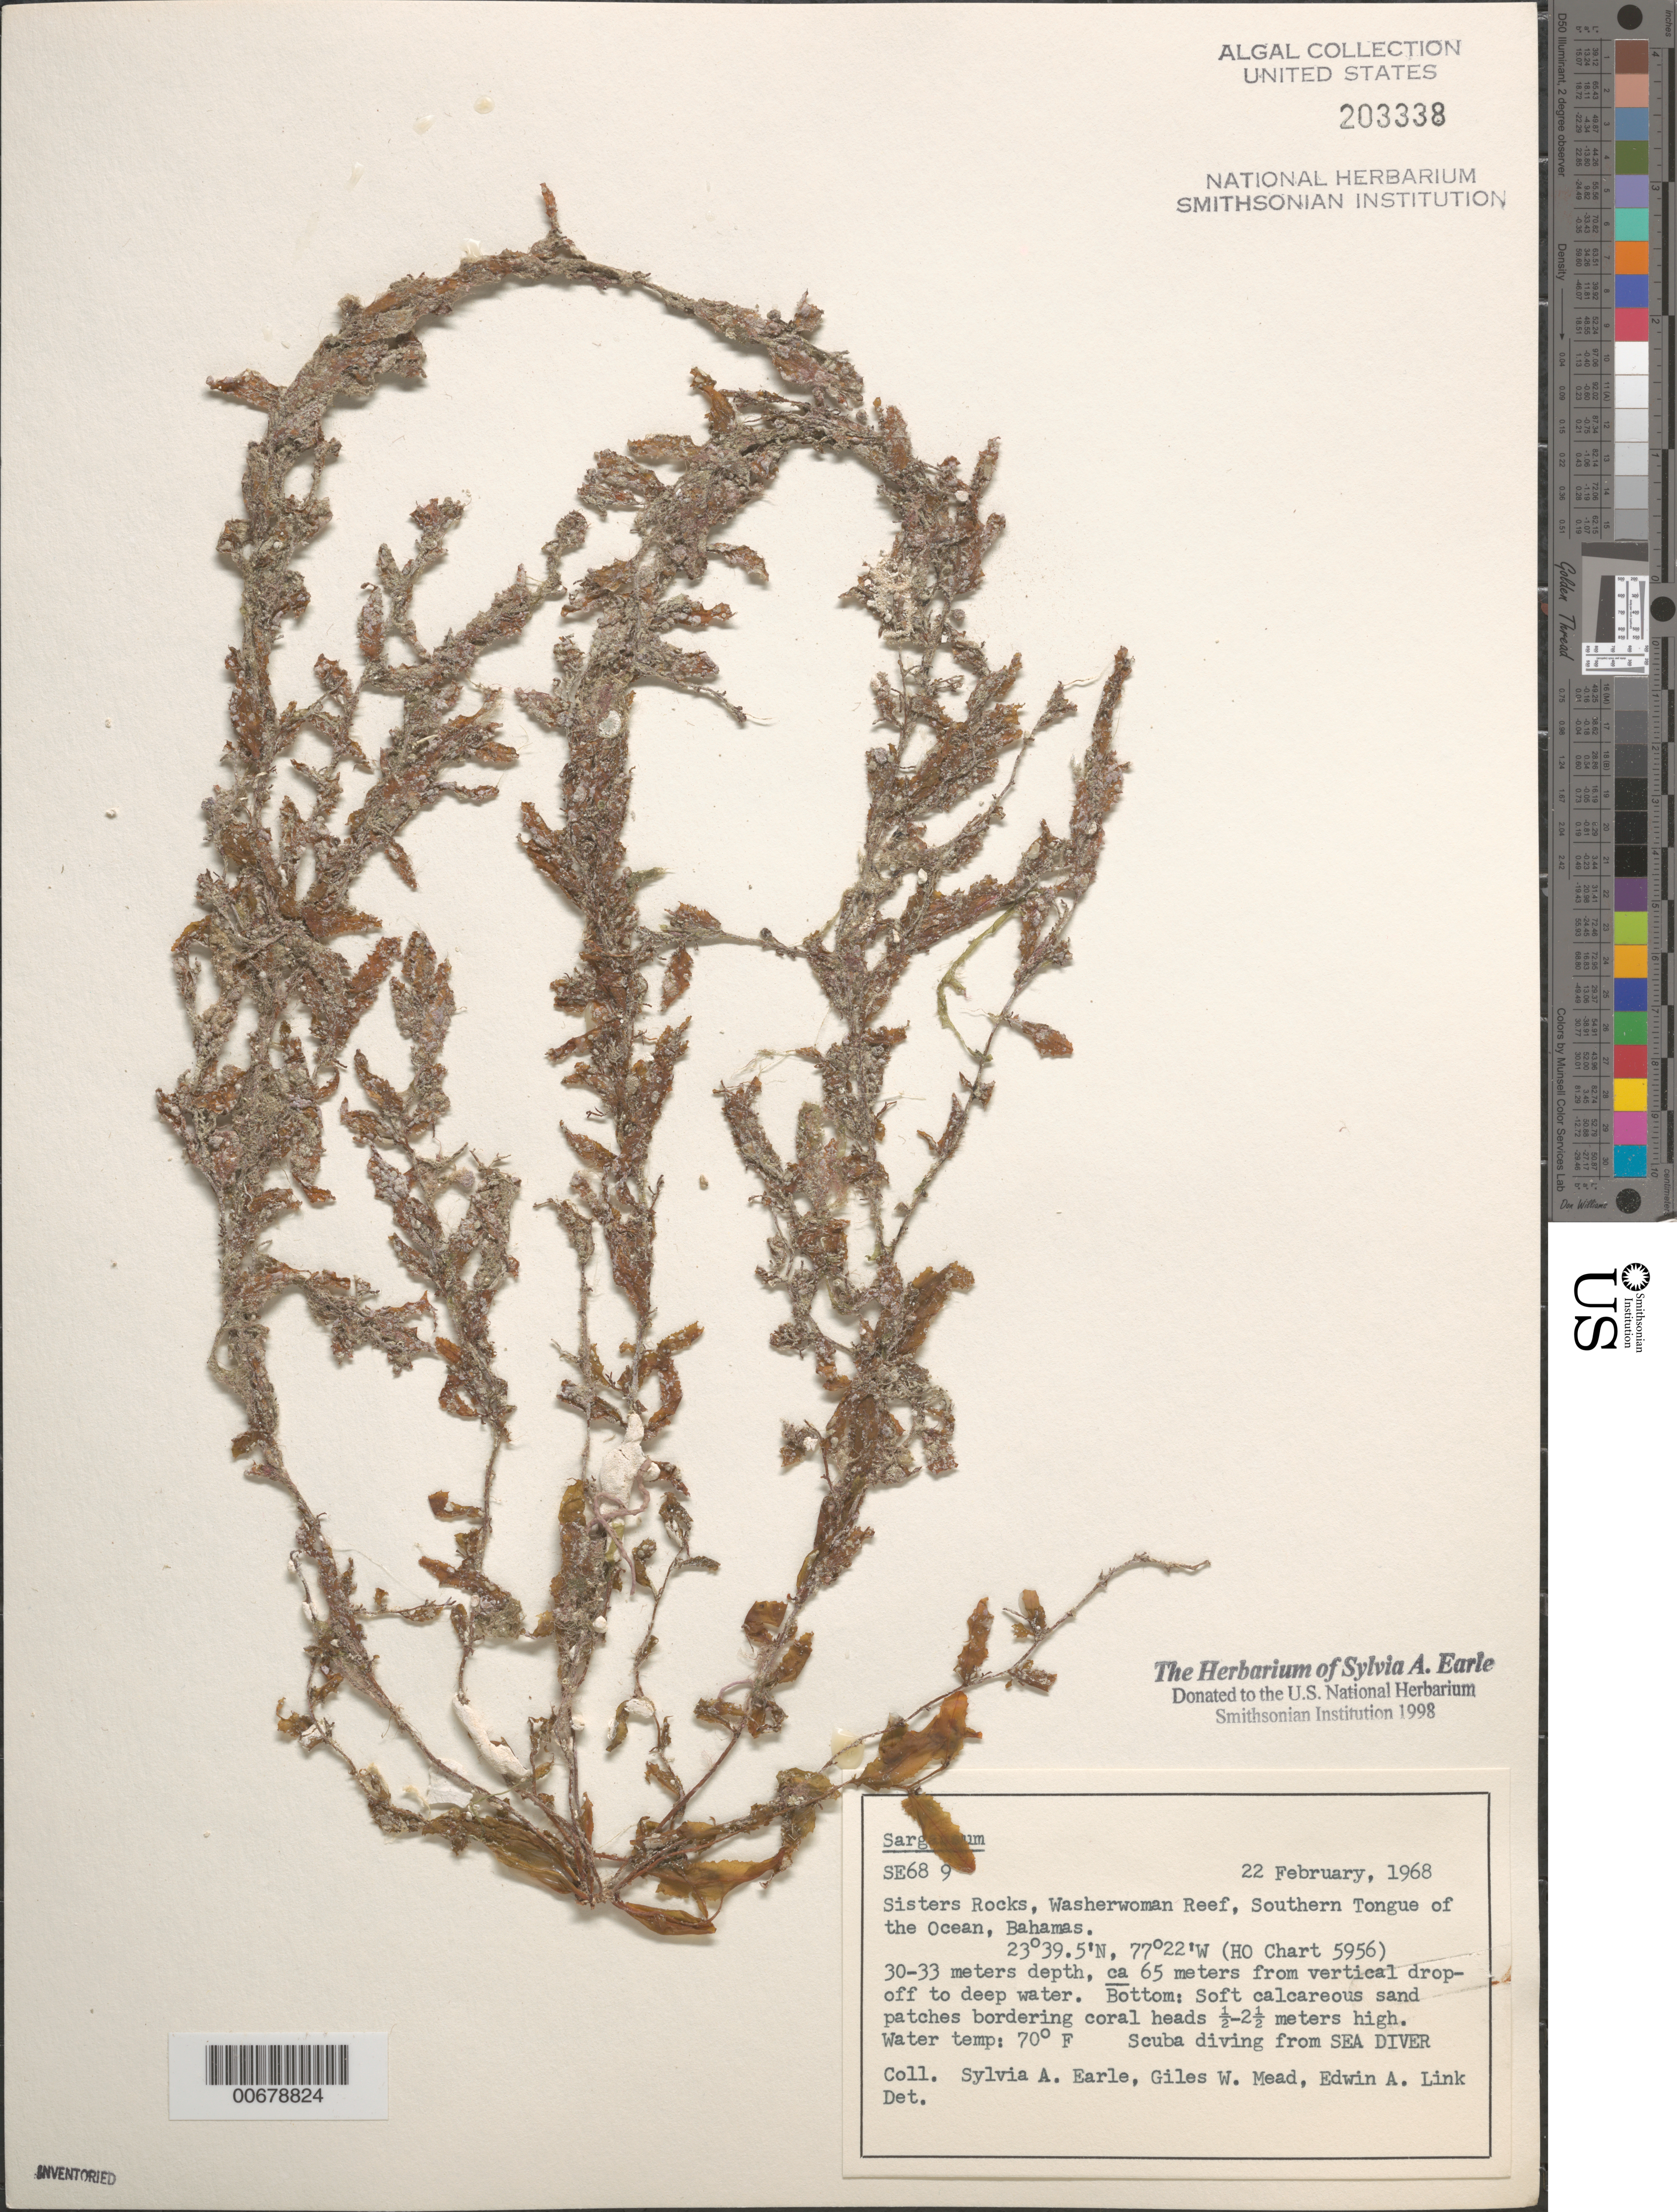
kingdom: Chromista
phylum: Ochrophyta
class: Phaeophyceae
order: Fucales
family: Sargassaceae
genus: Sargassum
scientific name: Sargassum sp.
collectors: S. A. Earle, G. W. Mead & E. A. Link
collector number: SE 689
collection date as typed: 22 Feb 1968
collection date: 1968-02-22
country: Bahamas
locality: Sisters Rocks, Washerwoman Reef, Southern Tongue of the Ocean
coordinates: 23 39.5' N, 77 22' W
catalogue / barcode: US 203338